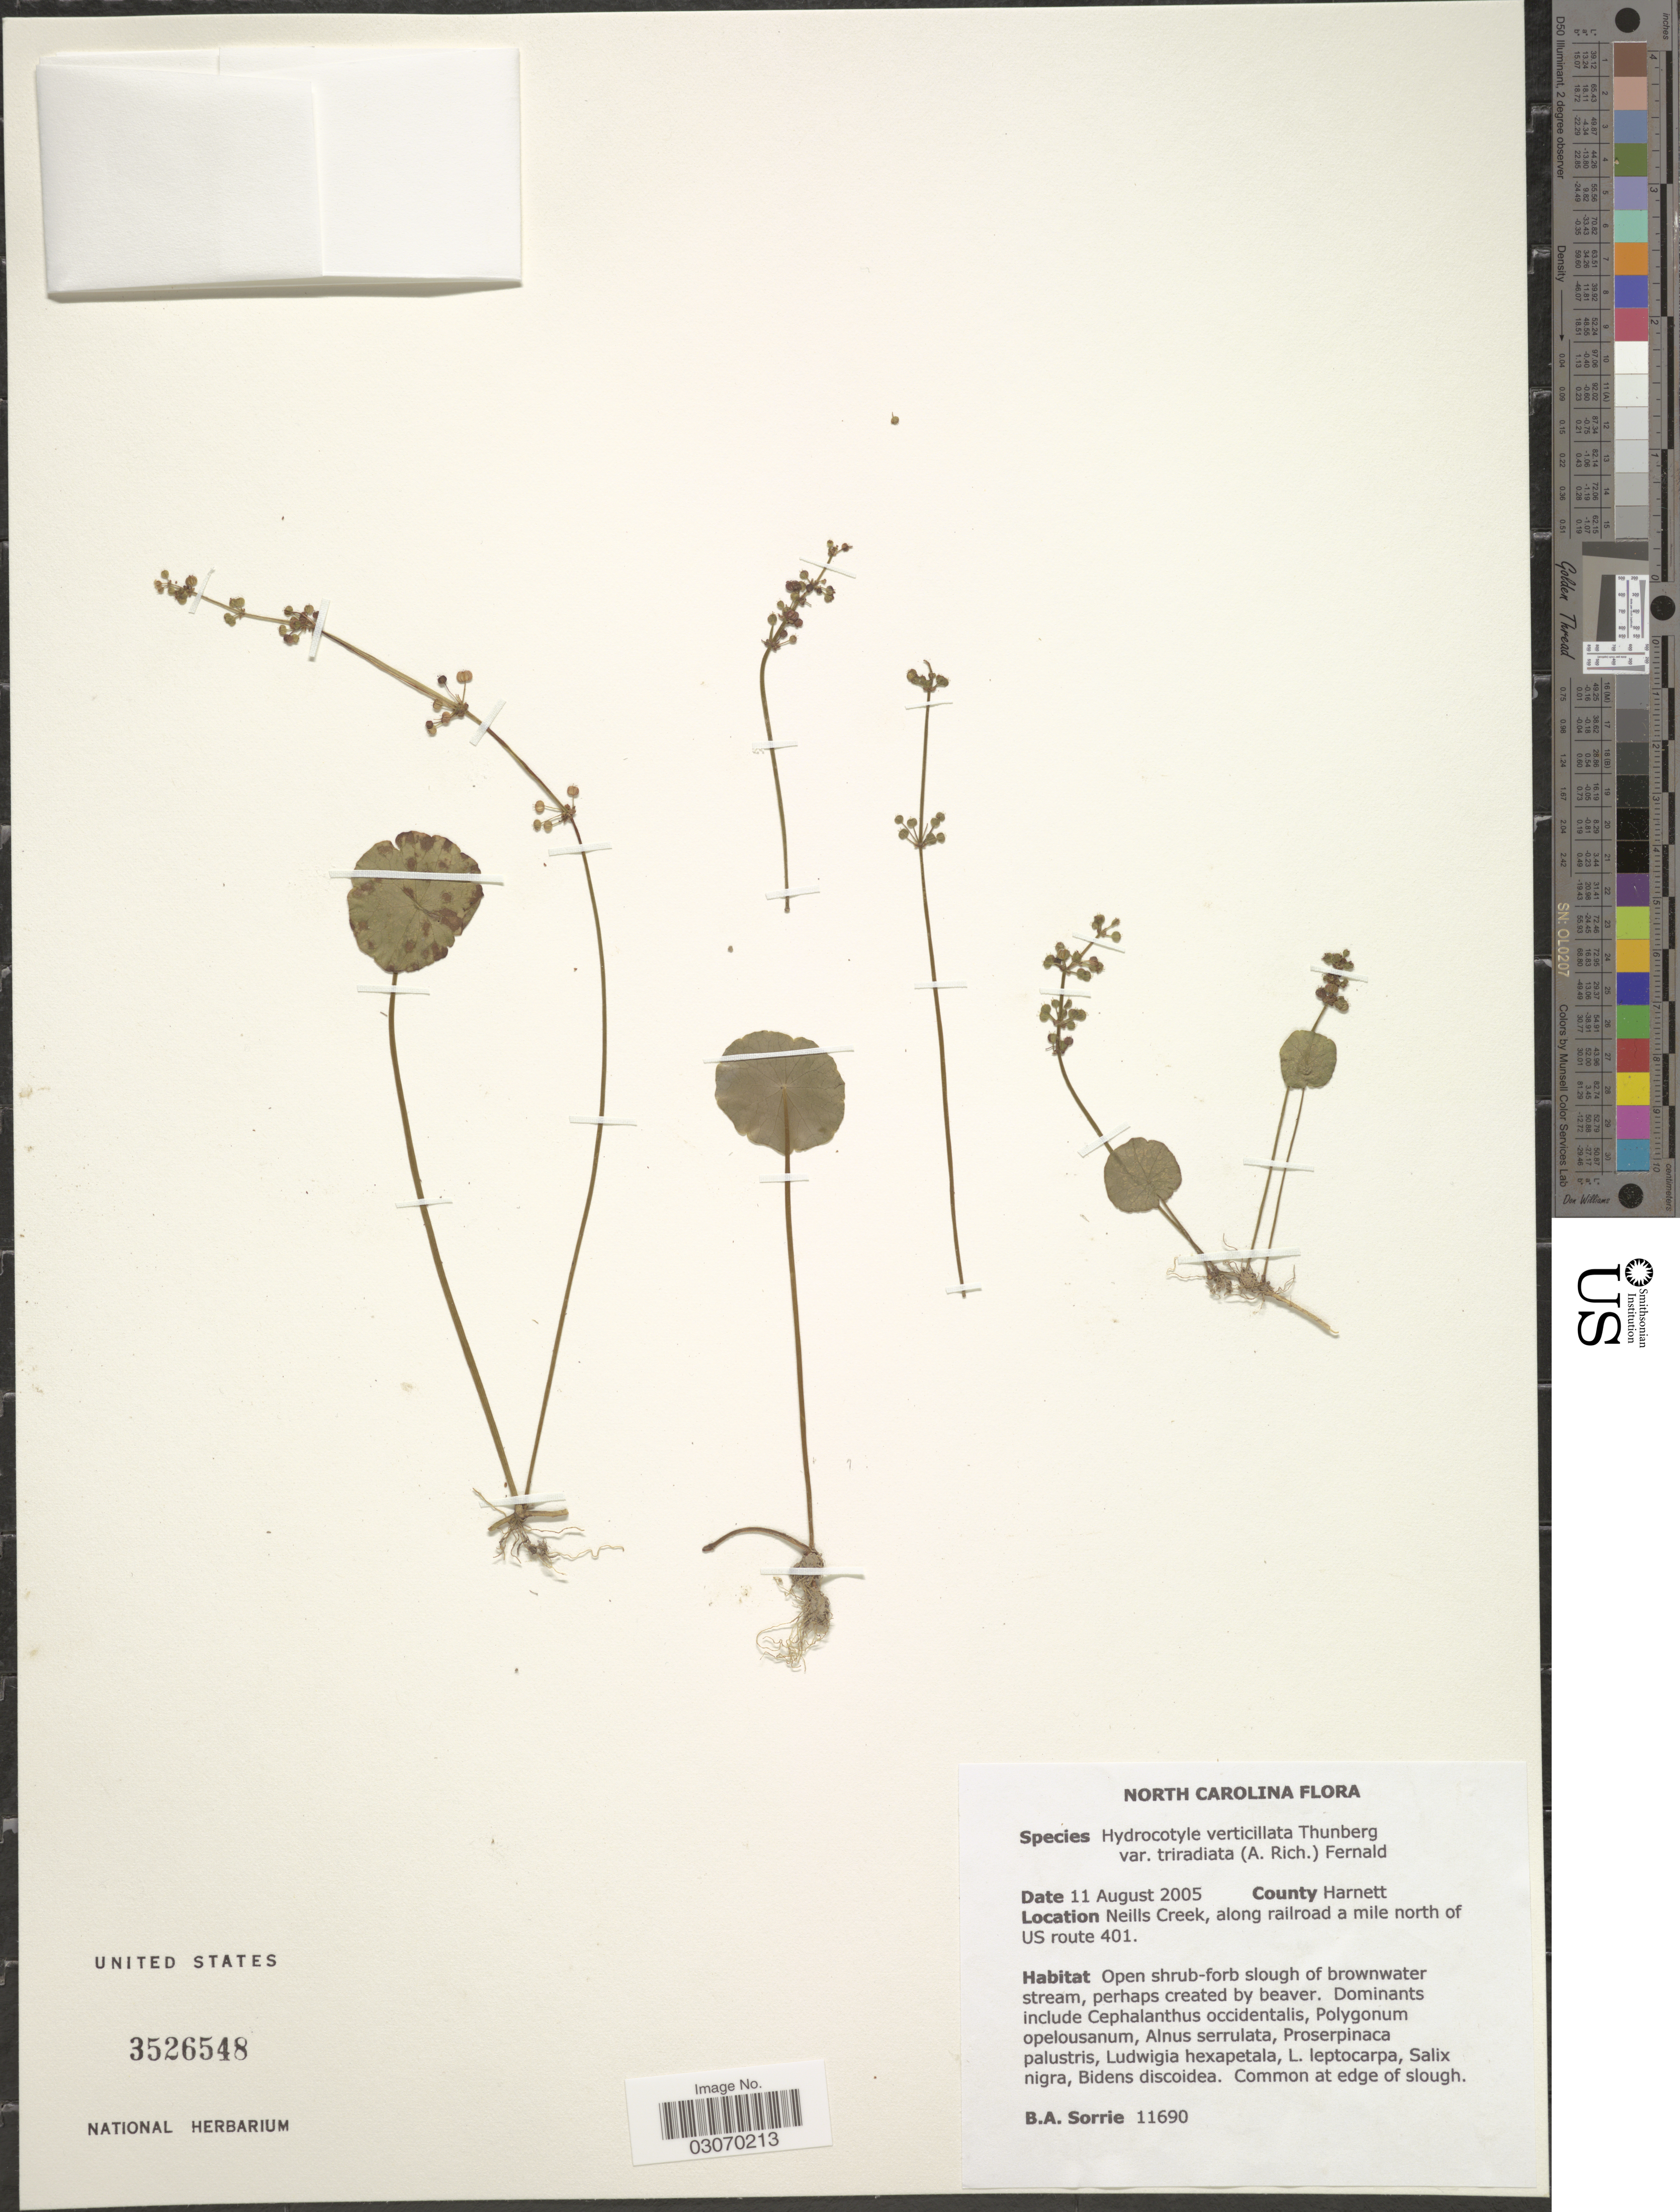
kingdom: Plantae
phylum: Tracheophyta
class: Magnoliopsida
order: Apiales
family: Araliaceae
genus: Hydrocotyle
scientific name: Hydrocotyle verticillata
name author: Thunb.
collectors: B. Sorrie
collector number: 11690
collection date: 2005-08-11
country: United States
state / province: North Carolina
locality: Neils Creek, along railroad a mile north of US route 401.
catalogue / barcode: US 3526548